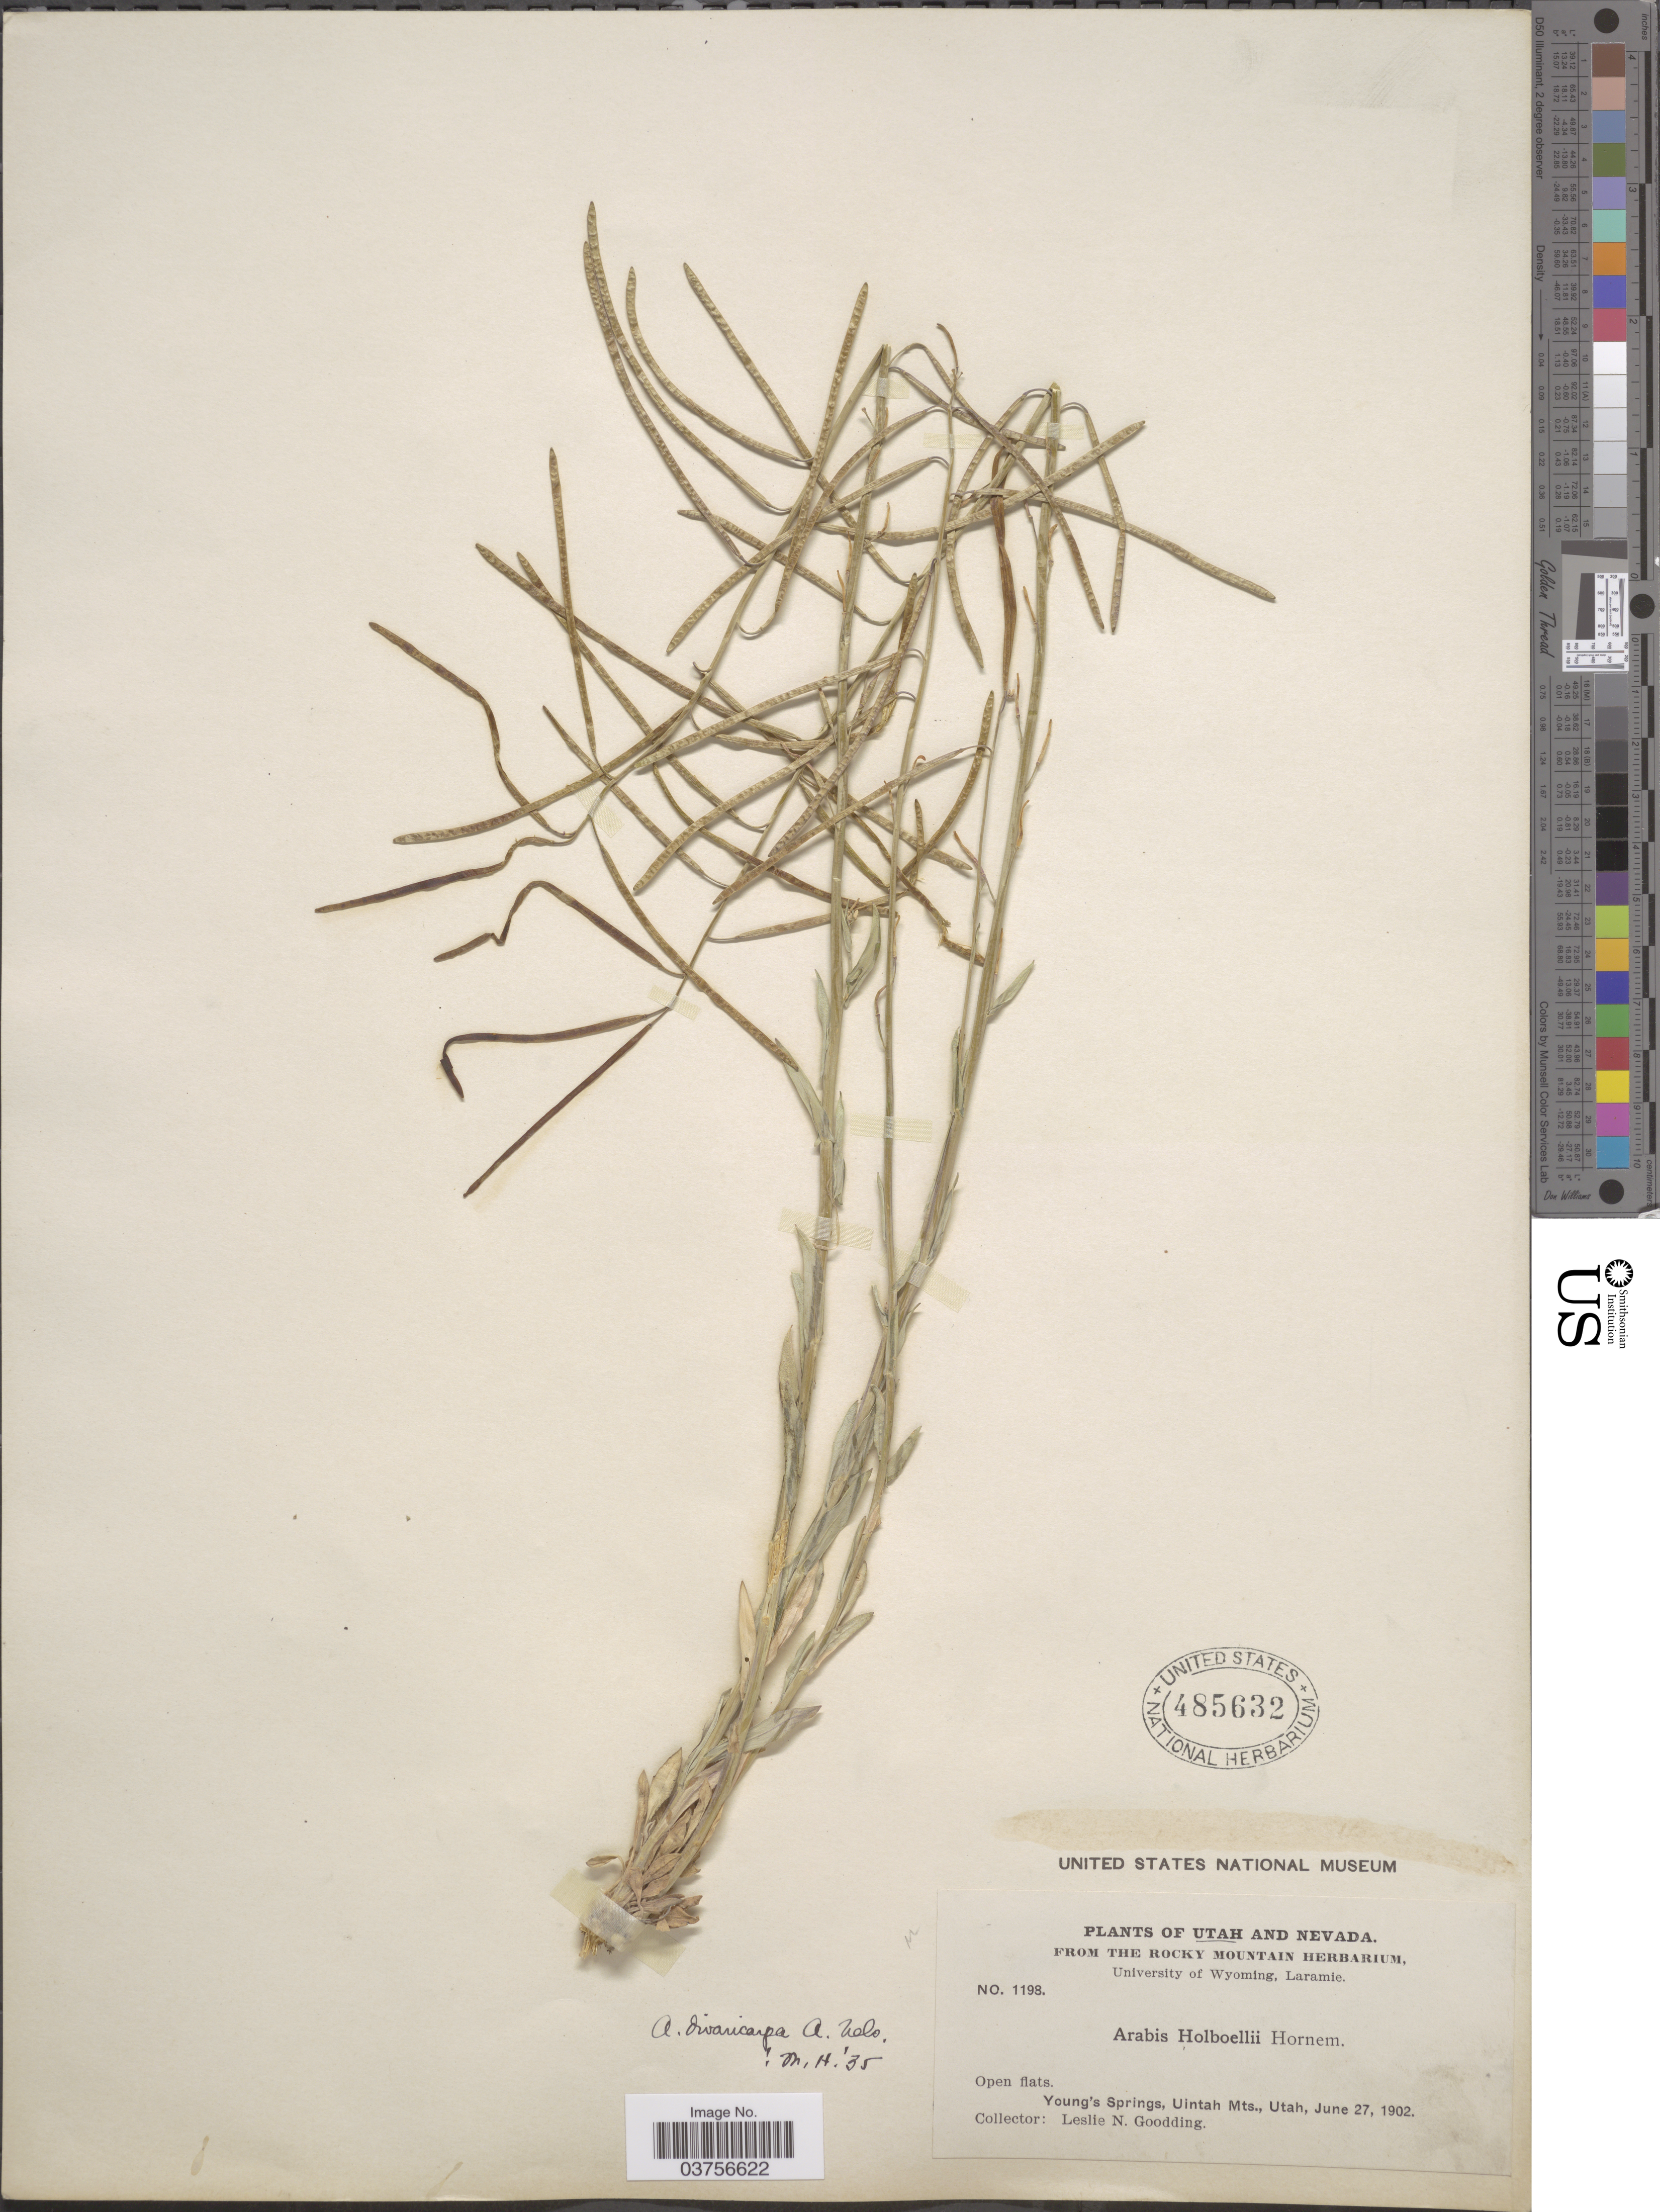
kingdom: Plantae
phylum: Tracheophyta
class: Magnoliopsida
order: Brassicales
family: Brassicaceae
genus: Arabis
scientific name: Arabis divaricarpa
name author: A. Nelson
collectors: L. N. Goodding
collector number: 1198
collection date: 1902-06-27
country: United States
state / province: Utah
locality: Young's Springs, Uintah Mts.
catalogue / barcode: US 485632